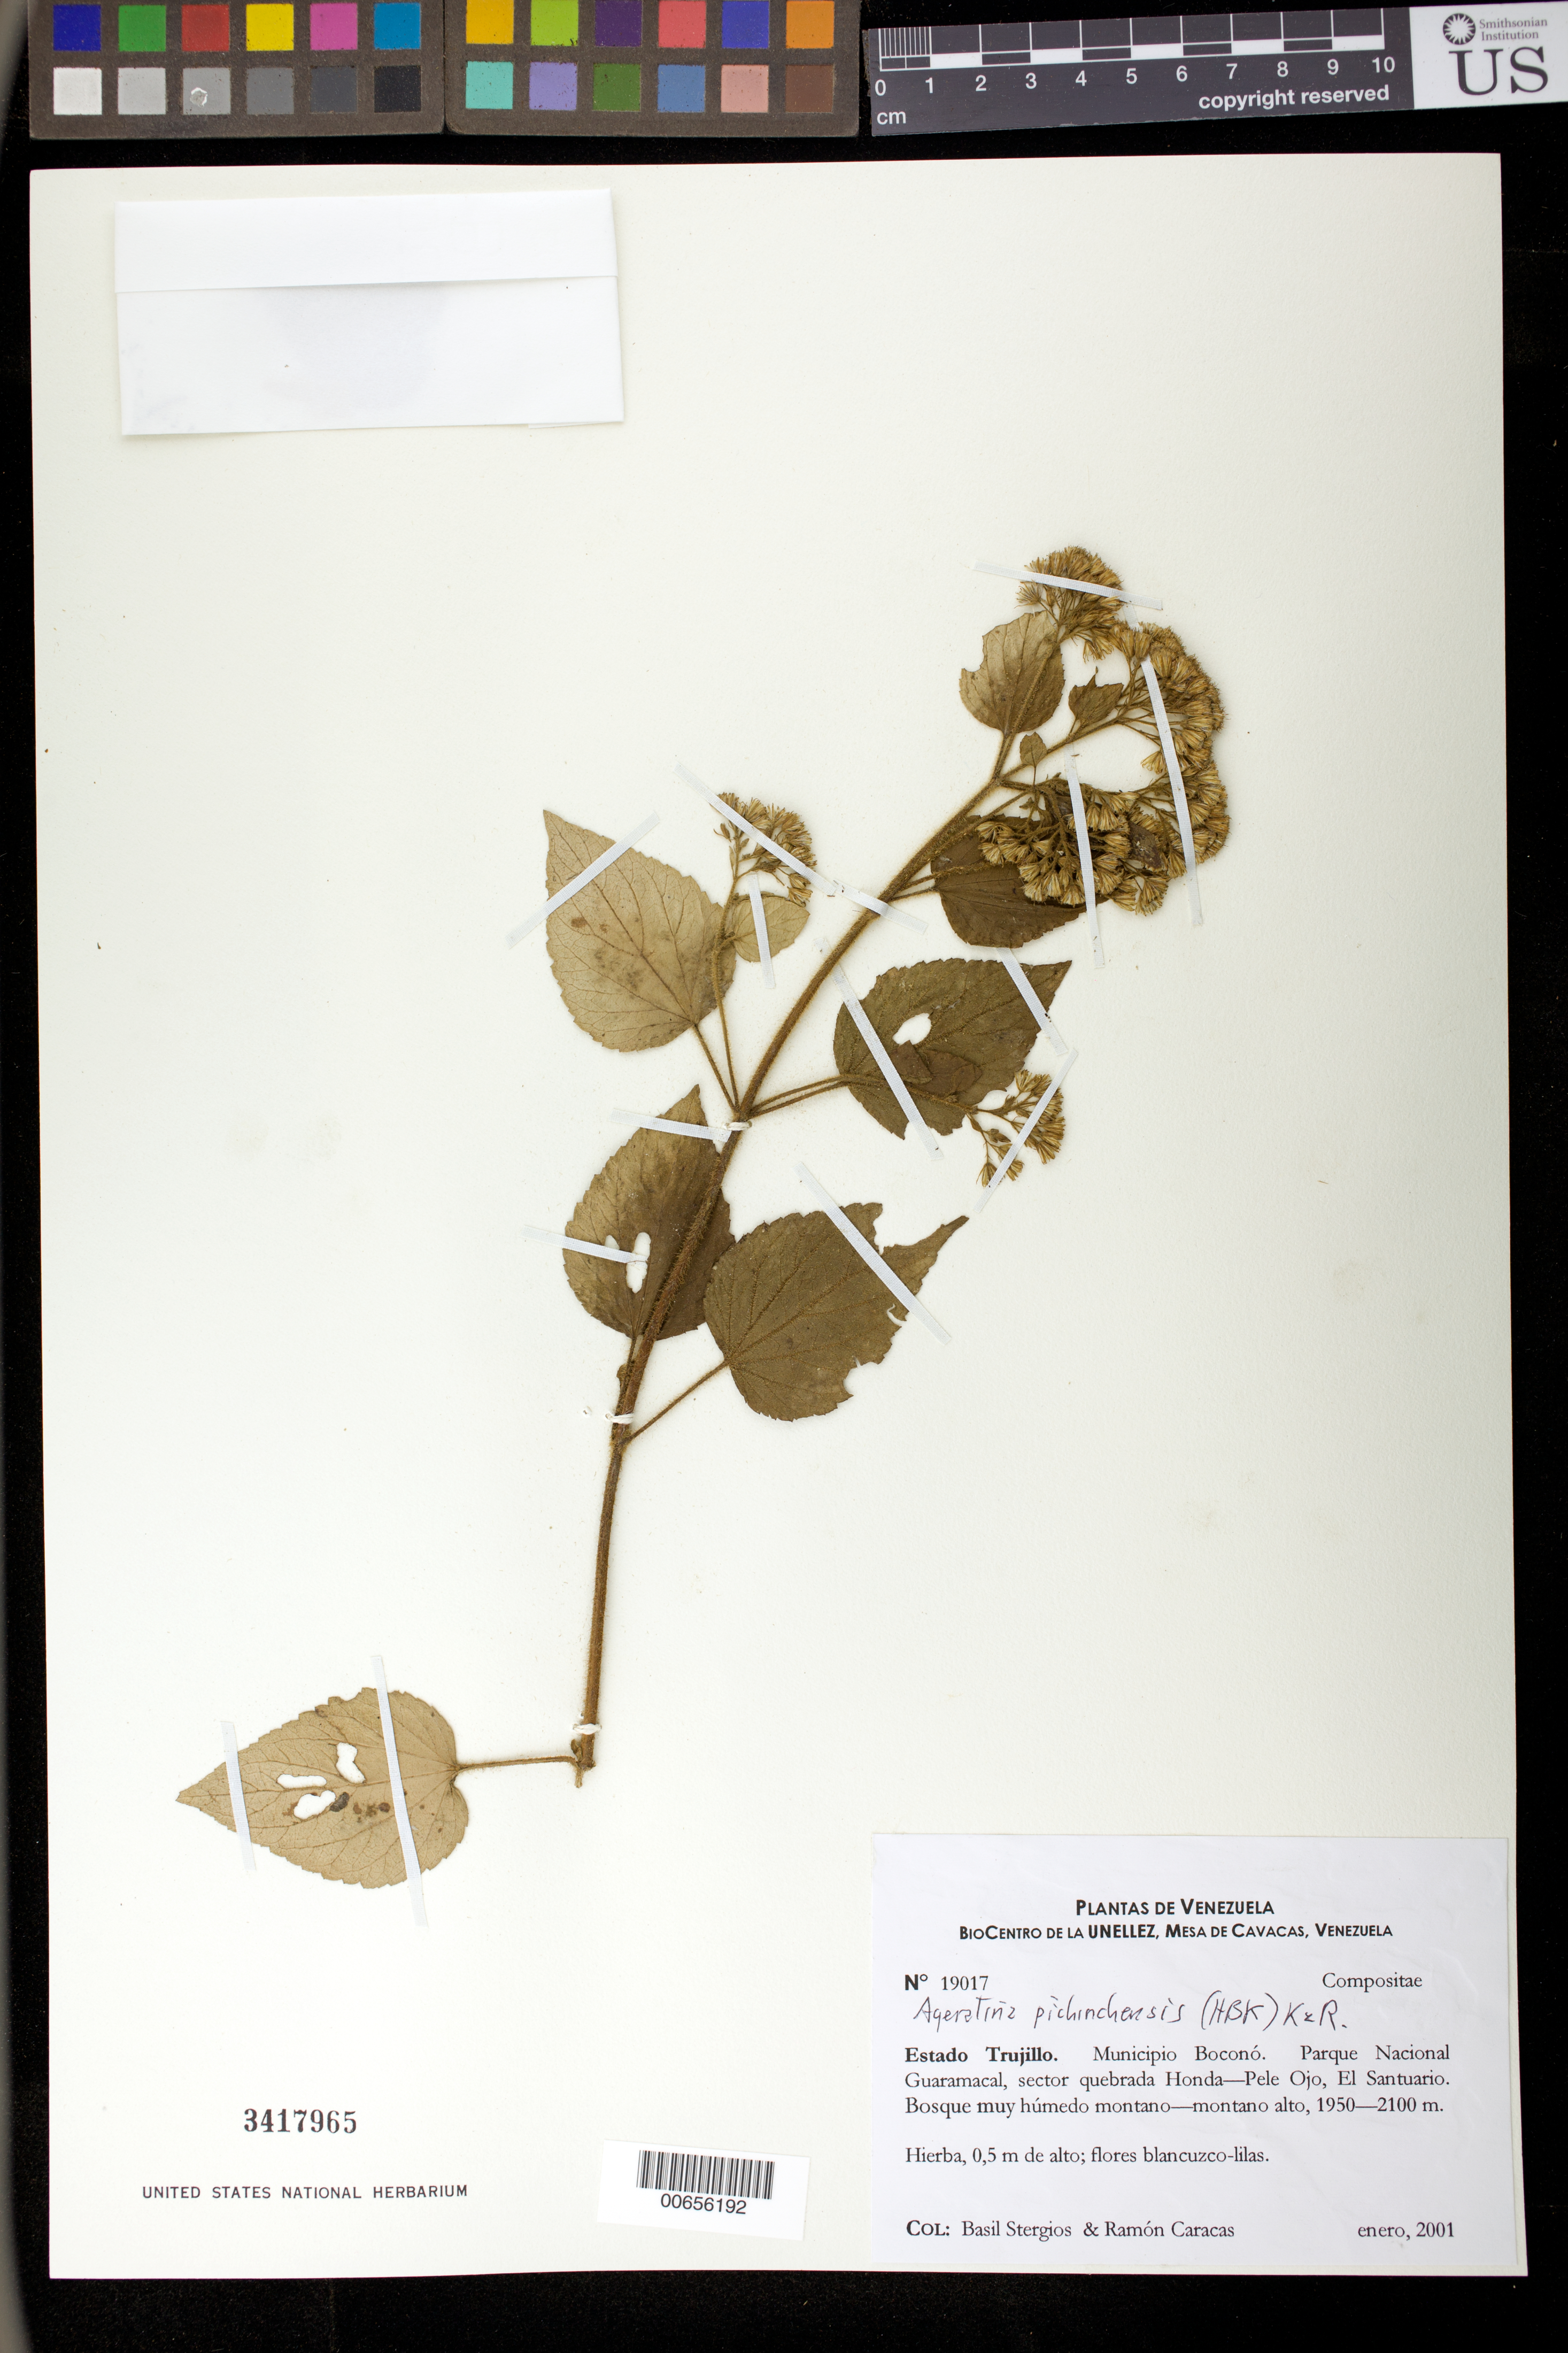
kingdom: Plantae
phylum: Tracheophyta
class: Magnoliopsida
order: Asterales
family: Asteraceae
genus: Ageratina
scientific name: Ageratina pichinchensis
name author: (Kunth) R.M. King & H. Rob.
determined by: Robinson, Harold E., (US)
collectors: B. G. Stergios & R. Caracas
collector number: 19017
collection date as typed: Jan 2001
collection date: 2001-01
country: Venezuela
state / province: Trujillo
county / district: Boconó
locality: Parque Nacional Guaramacal, sector quebrada Honda-Pele Ojo, El Santuario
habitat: Bosque muy húmedo montano-montano alto.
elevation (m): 1950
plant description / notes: PORT, US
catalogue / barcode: US 3417965